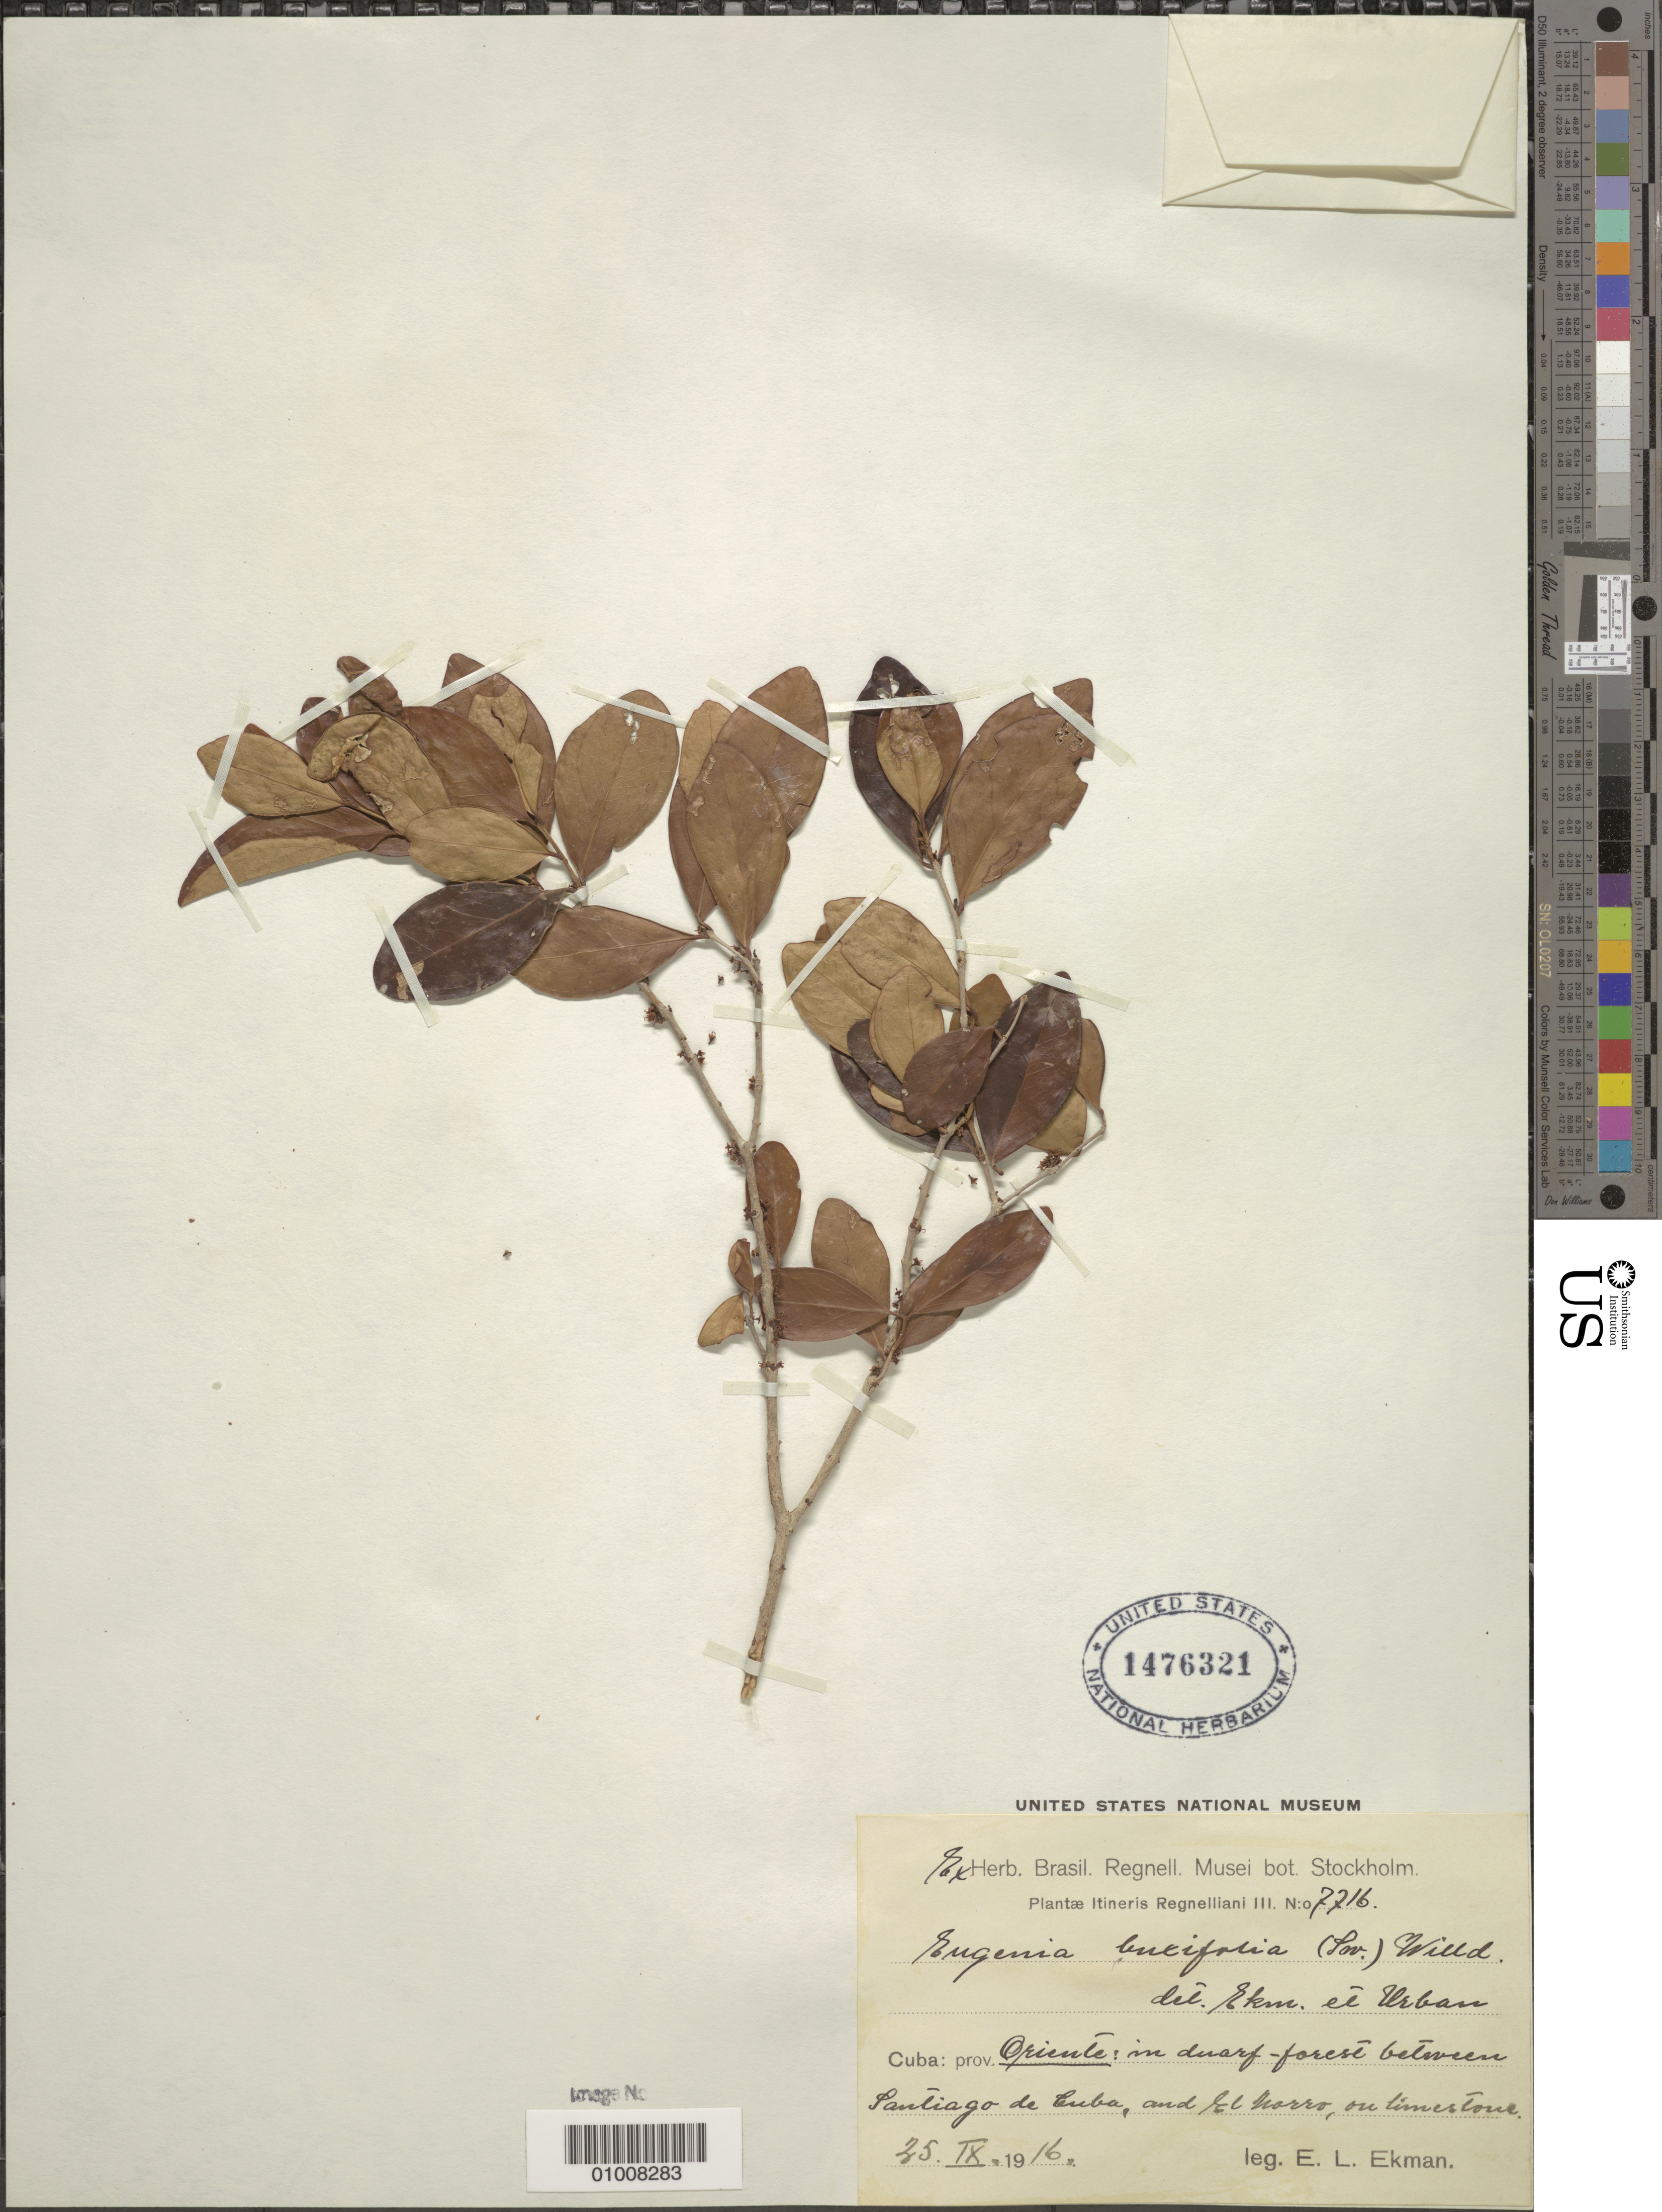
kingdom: Plantae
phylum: Tracheophyta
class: Magnoliopsida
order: Myrtales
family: Myrtaceae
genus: Eugenia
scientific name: Eugenia foetida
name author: Pers.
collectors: E. L. Ekman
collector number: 7716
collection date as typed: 25 Sep 1916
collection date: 1916-09-25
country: Cuba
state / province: Santiago de Cuba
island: Cuba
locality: Between Santiago de Cuba and El Morro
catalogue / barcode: US 1476321